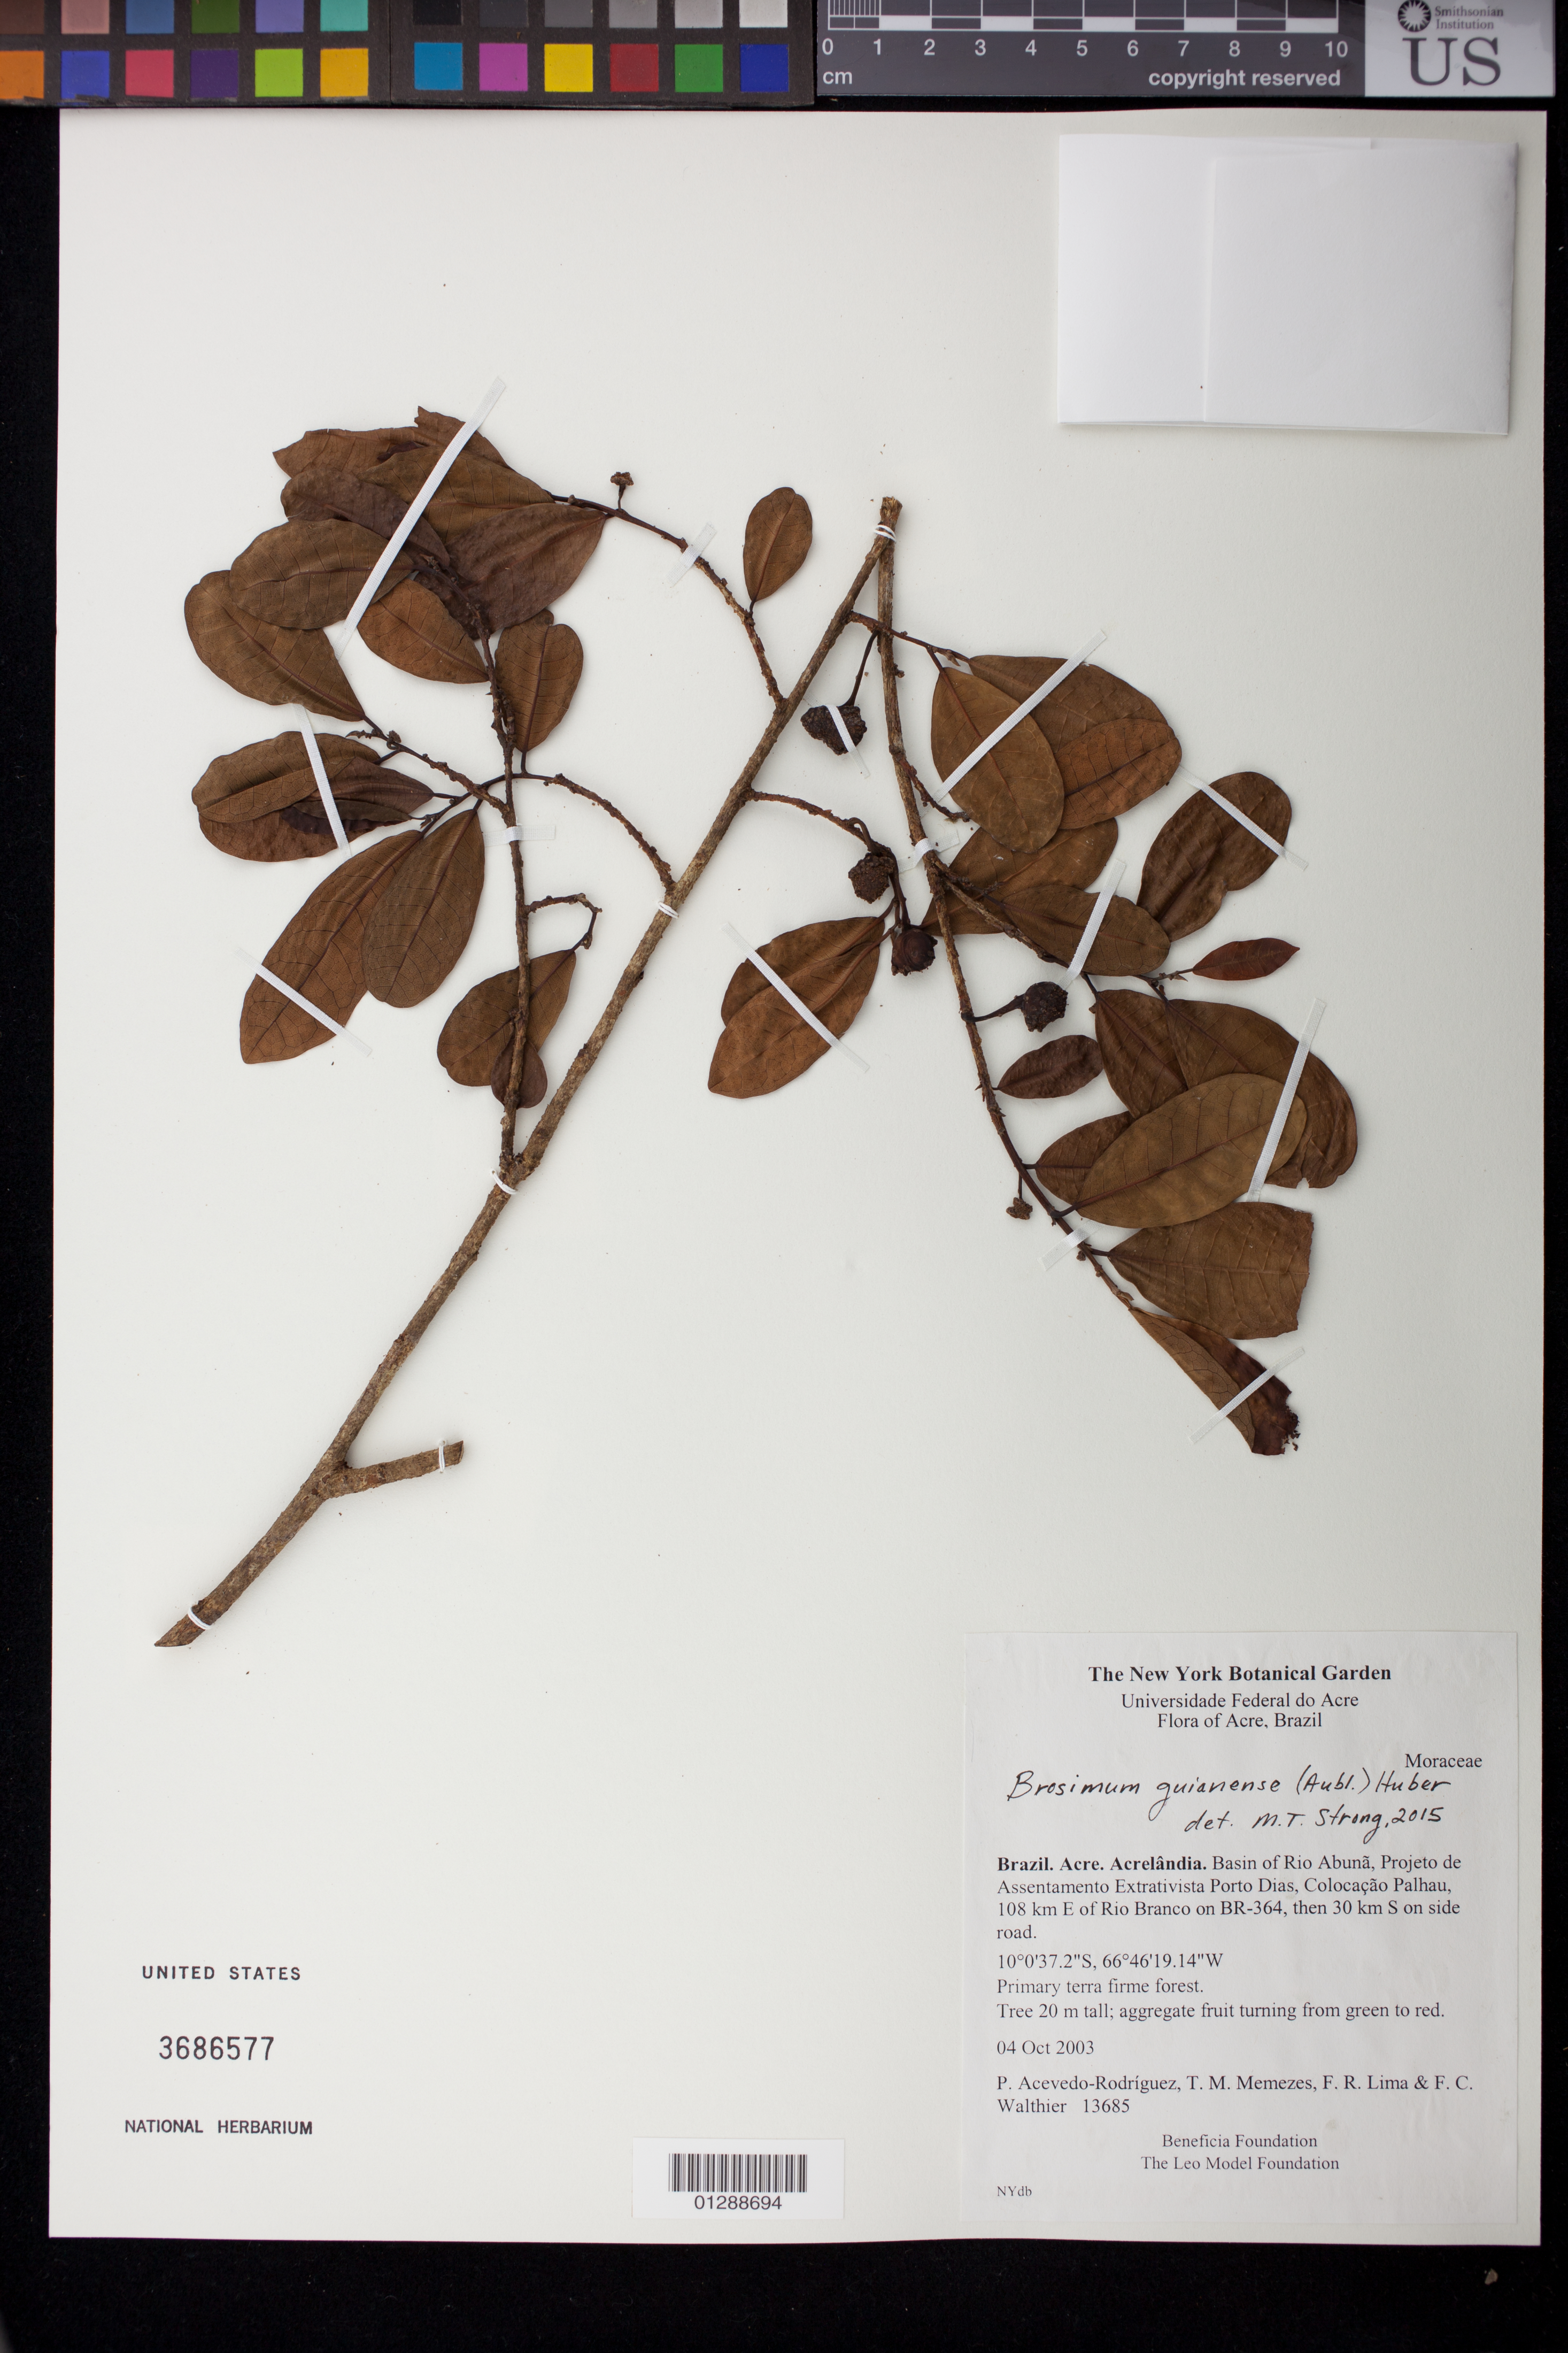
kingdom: Plantae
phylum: Tracheophyta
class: Magnoliopsida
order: Rosales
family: Moraceae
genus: Brosimum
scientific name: Brosimum guianense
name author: (Aubl.) Huber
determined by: Strong, M. T., (US), Smithsonian Institution - National Museum of Natural History (UNITED STATES)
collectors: P. Acevedo-Rodr., T. Menezes, M. Lima, F. Ramos & F. C. Walthier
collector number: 13685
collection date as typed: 04 Oct 2003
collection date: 2003-10-04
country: Brazil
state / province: Acre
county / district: Acrelândia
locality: Basin of Rio Abuna, Projeto de Assentamento Extrativista Porto Dias, Colocaçao Palhau, 108 km E of Rio Branco on BR-364, then 30 km S on side road.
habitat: Primary terra firme forest.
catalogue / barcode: US 3686577